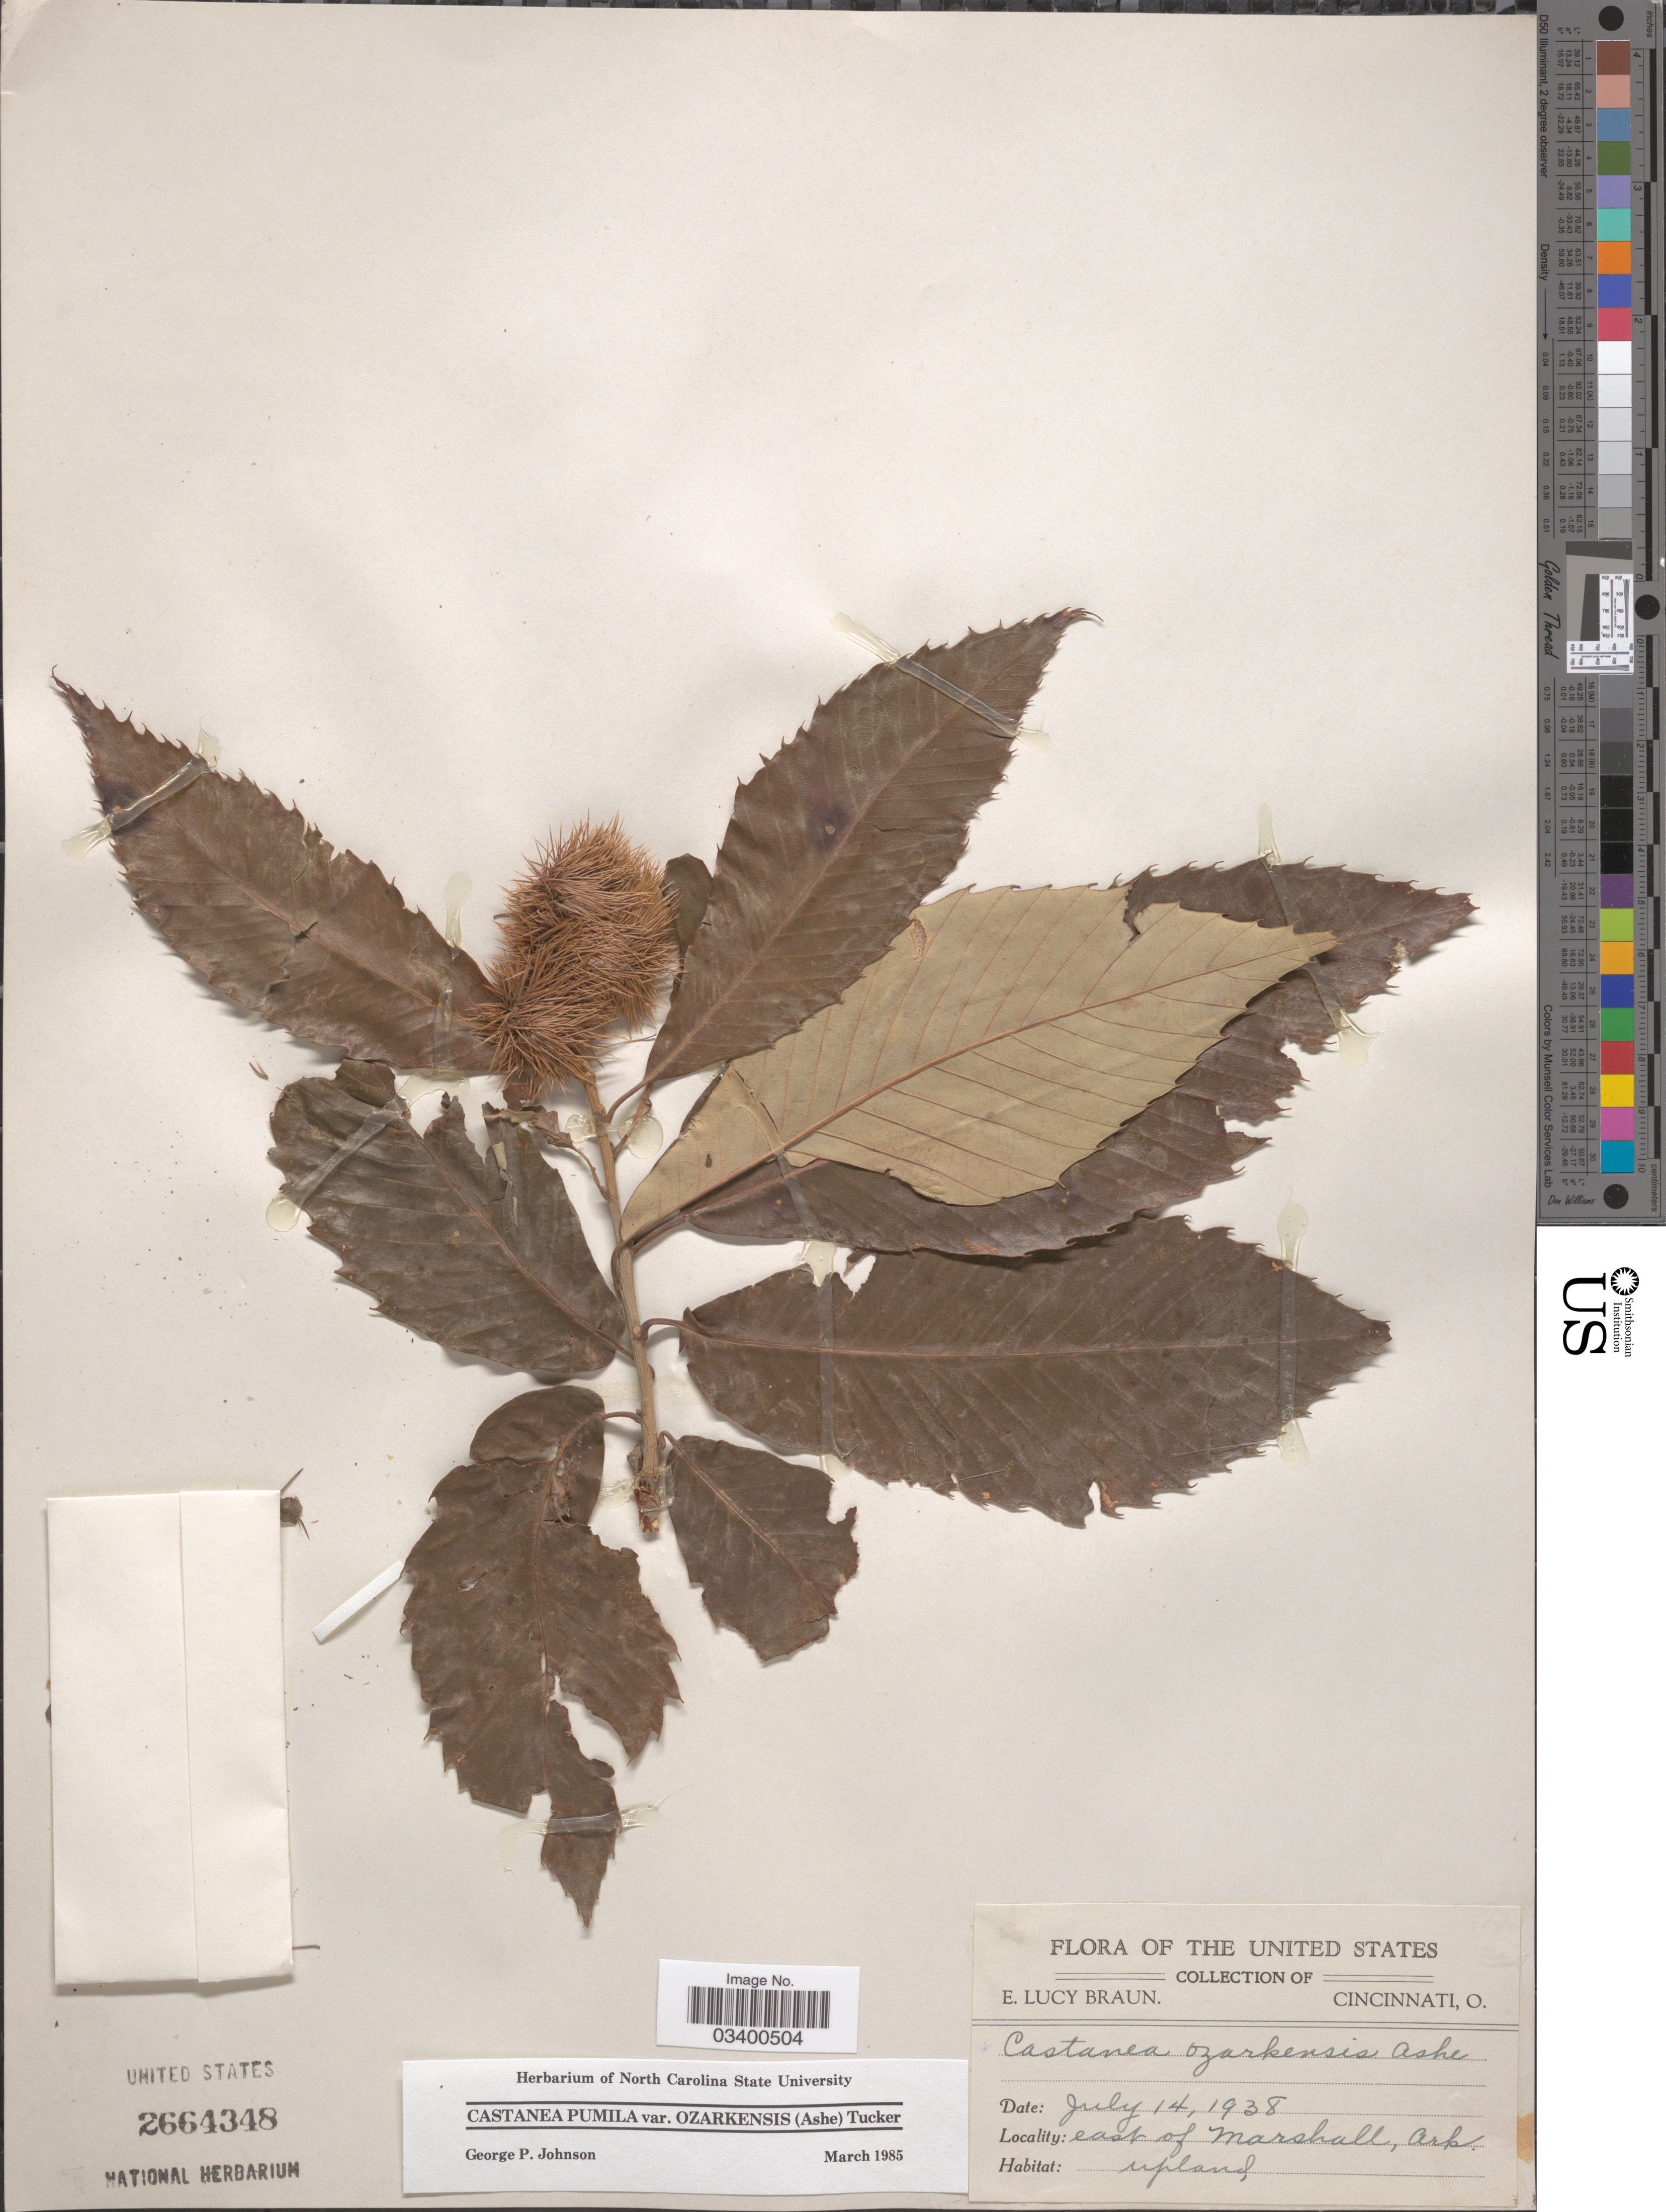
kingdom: Plantae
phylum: Tracheophyta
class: Magnoliopsida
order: Fagales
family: Fagaceae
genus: Castanea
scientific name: Castanea pumila var. ozarkensis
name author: (Ashe) Tucker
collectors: E. L. Braun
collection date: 1938-07-14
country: United States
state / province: Arkansas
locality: East of Marshall.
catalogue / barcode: US 2664348